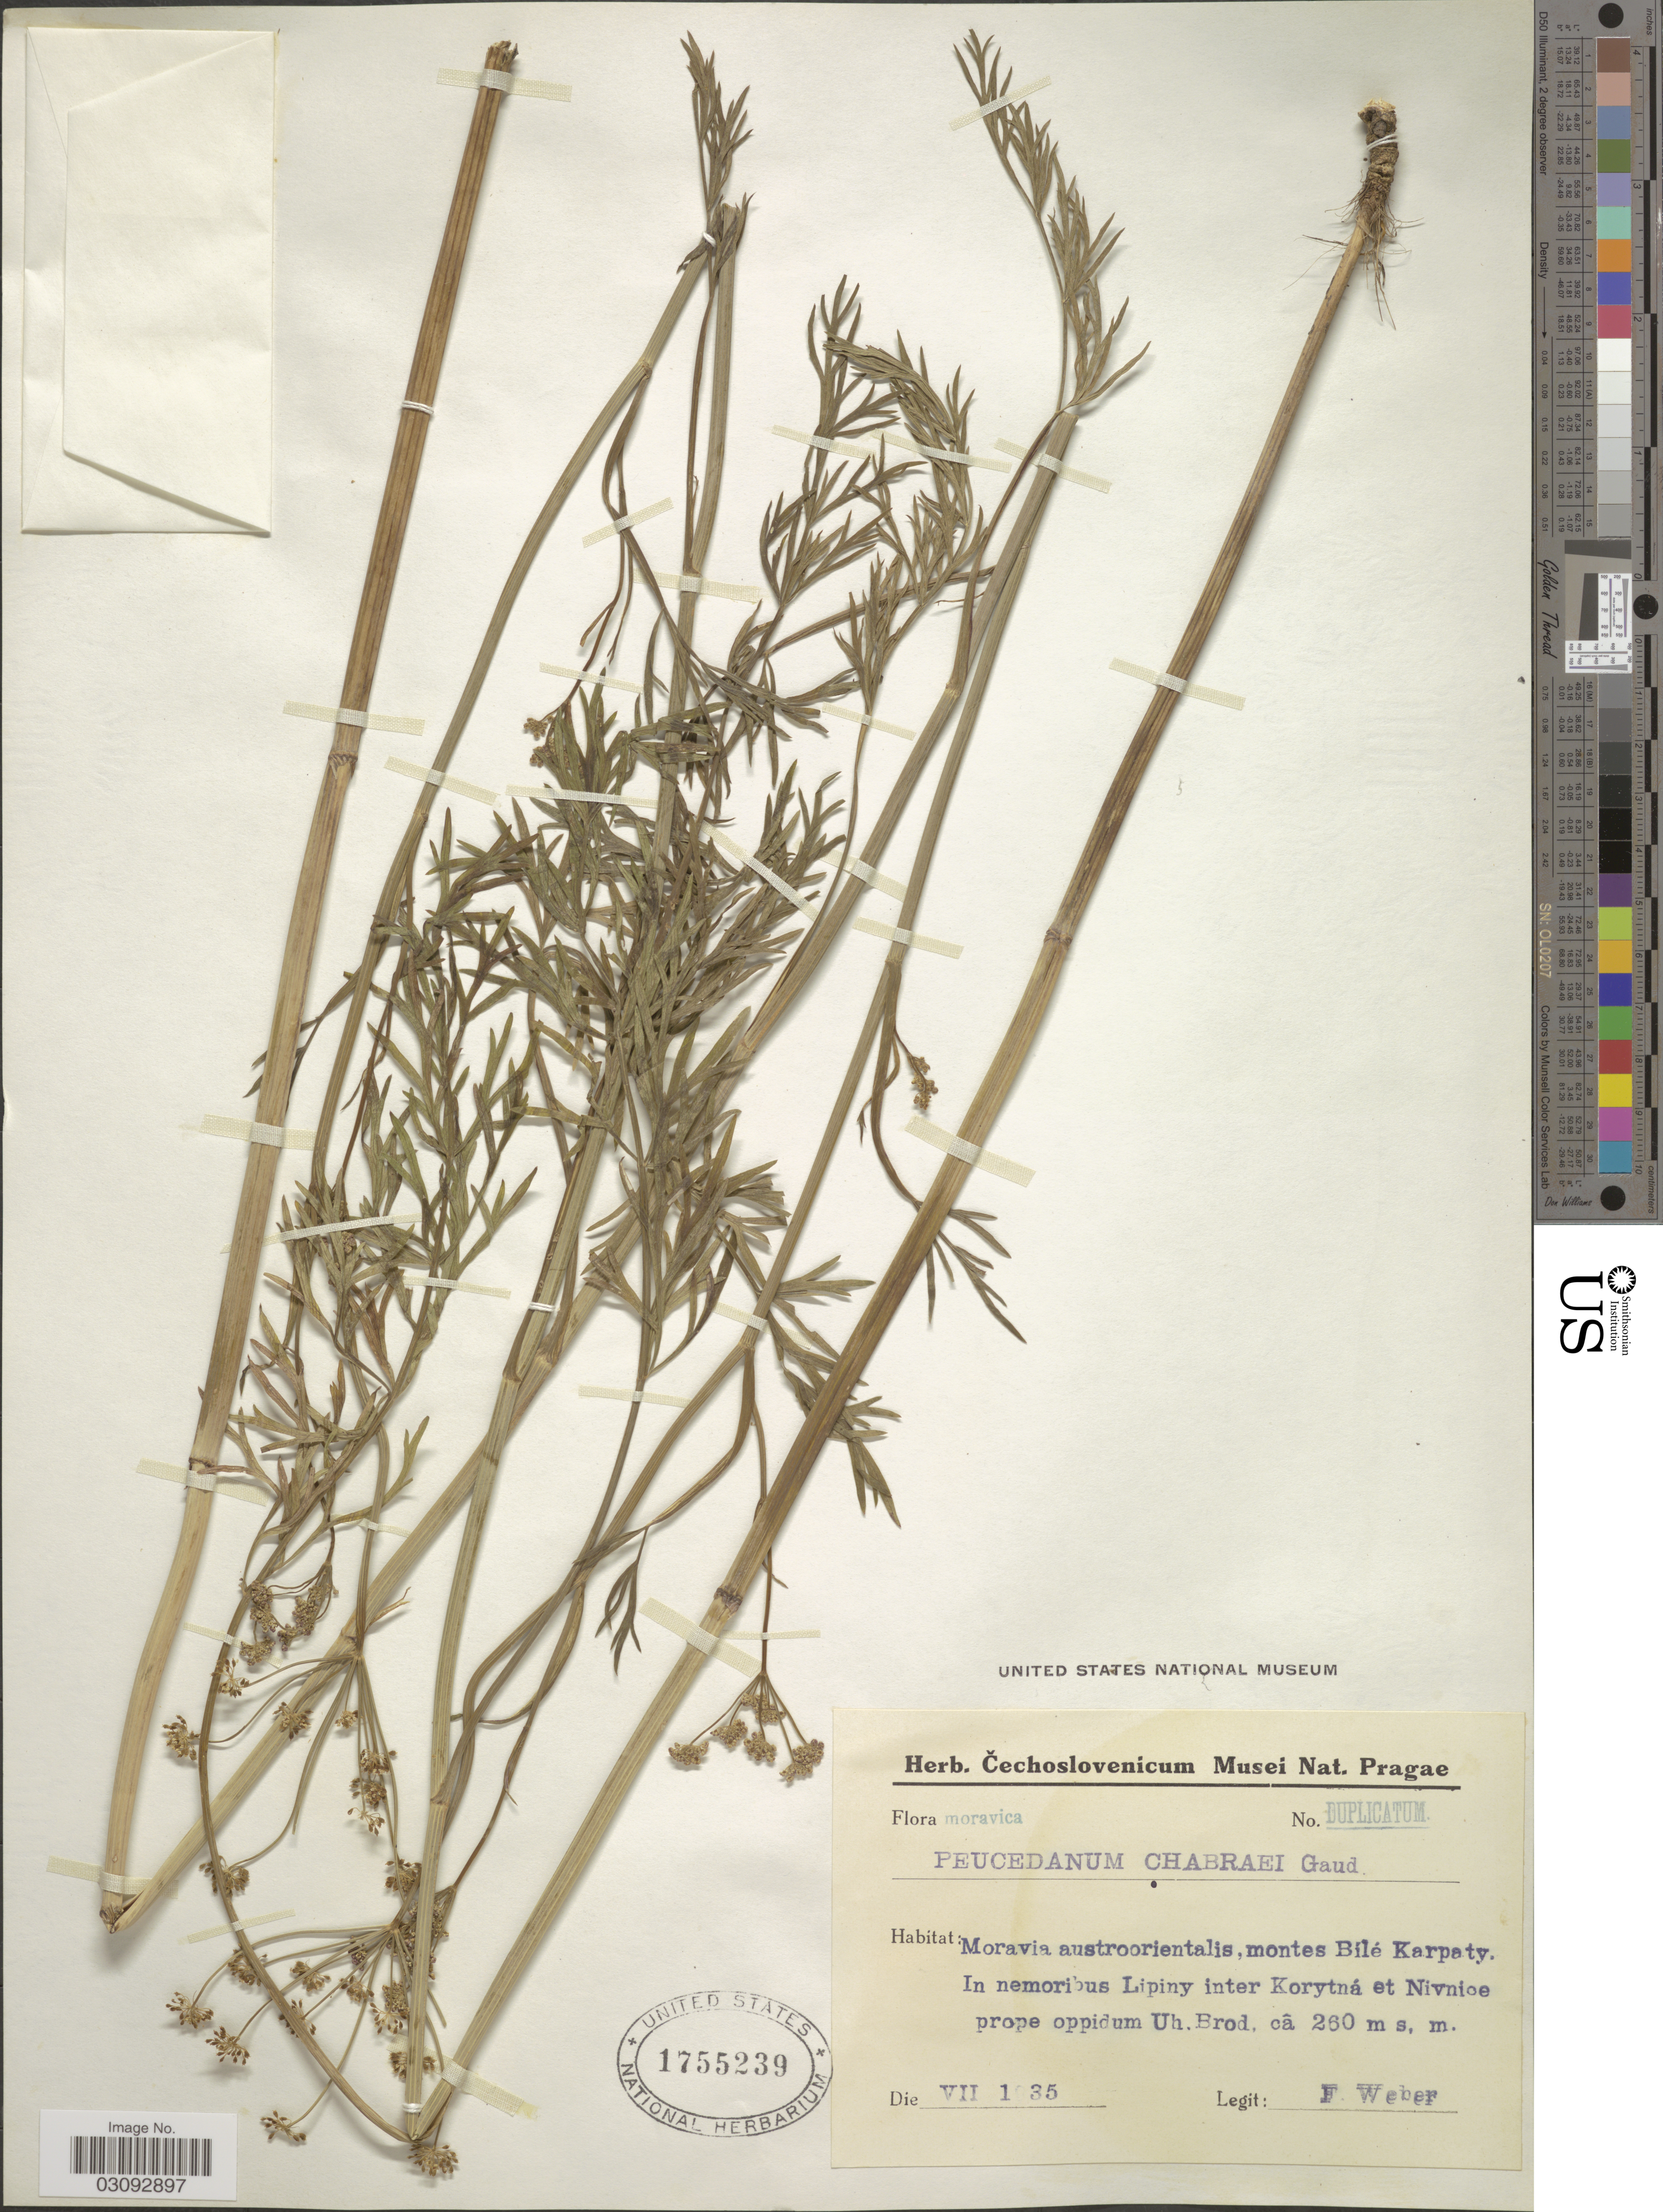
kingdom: Plantae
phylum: Tracheophyta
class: Magnoliopsida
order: Apiales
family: Apiaceae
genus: Peucedanum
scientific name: Peucedanum chabraei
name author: (Jacq.) Rchb.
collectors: F. Weber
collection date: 1935-07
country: Czechia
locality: Moravia austroorientalis, montes Bílé Karpaty, In nemoribus Lipiny inter Korytná et Nivnice prope oppidum Uh. Brod.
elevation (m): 260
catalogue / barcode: US 1755239